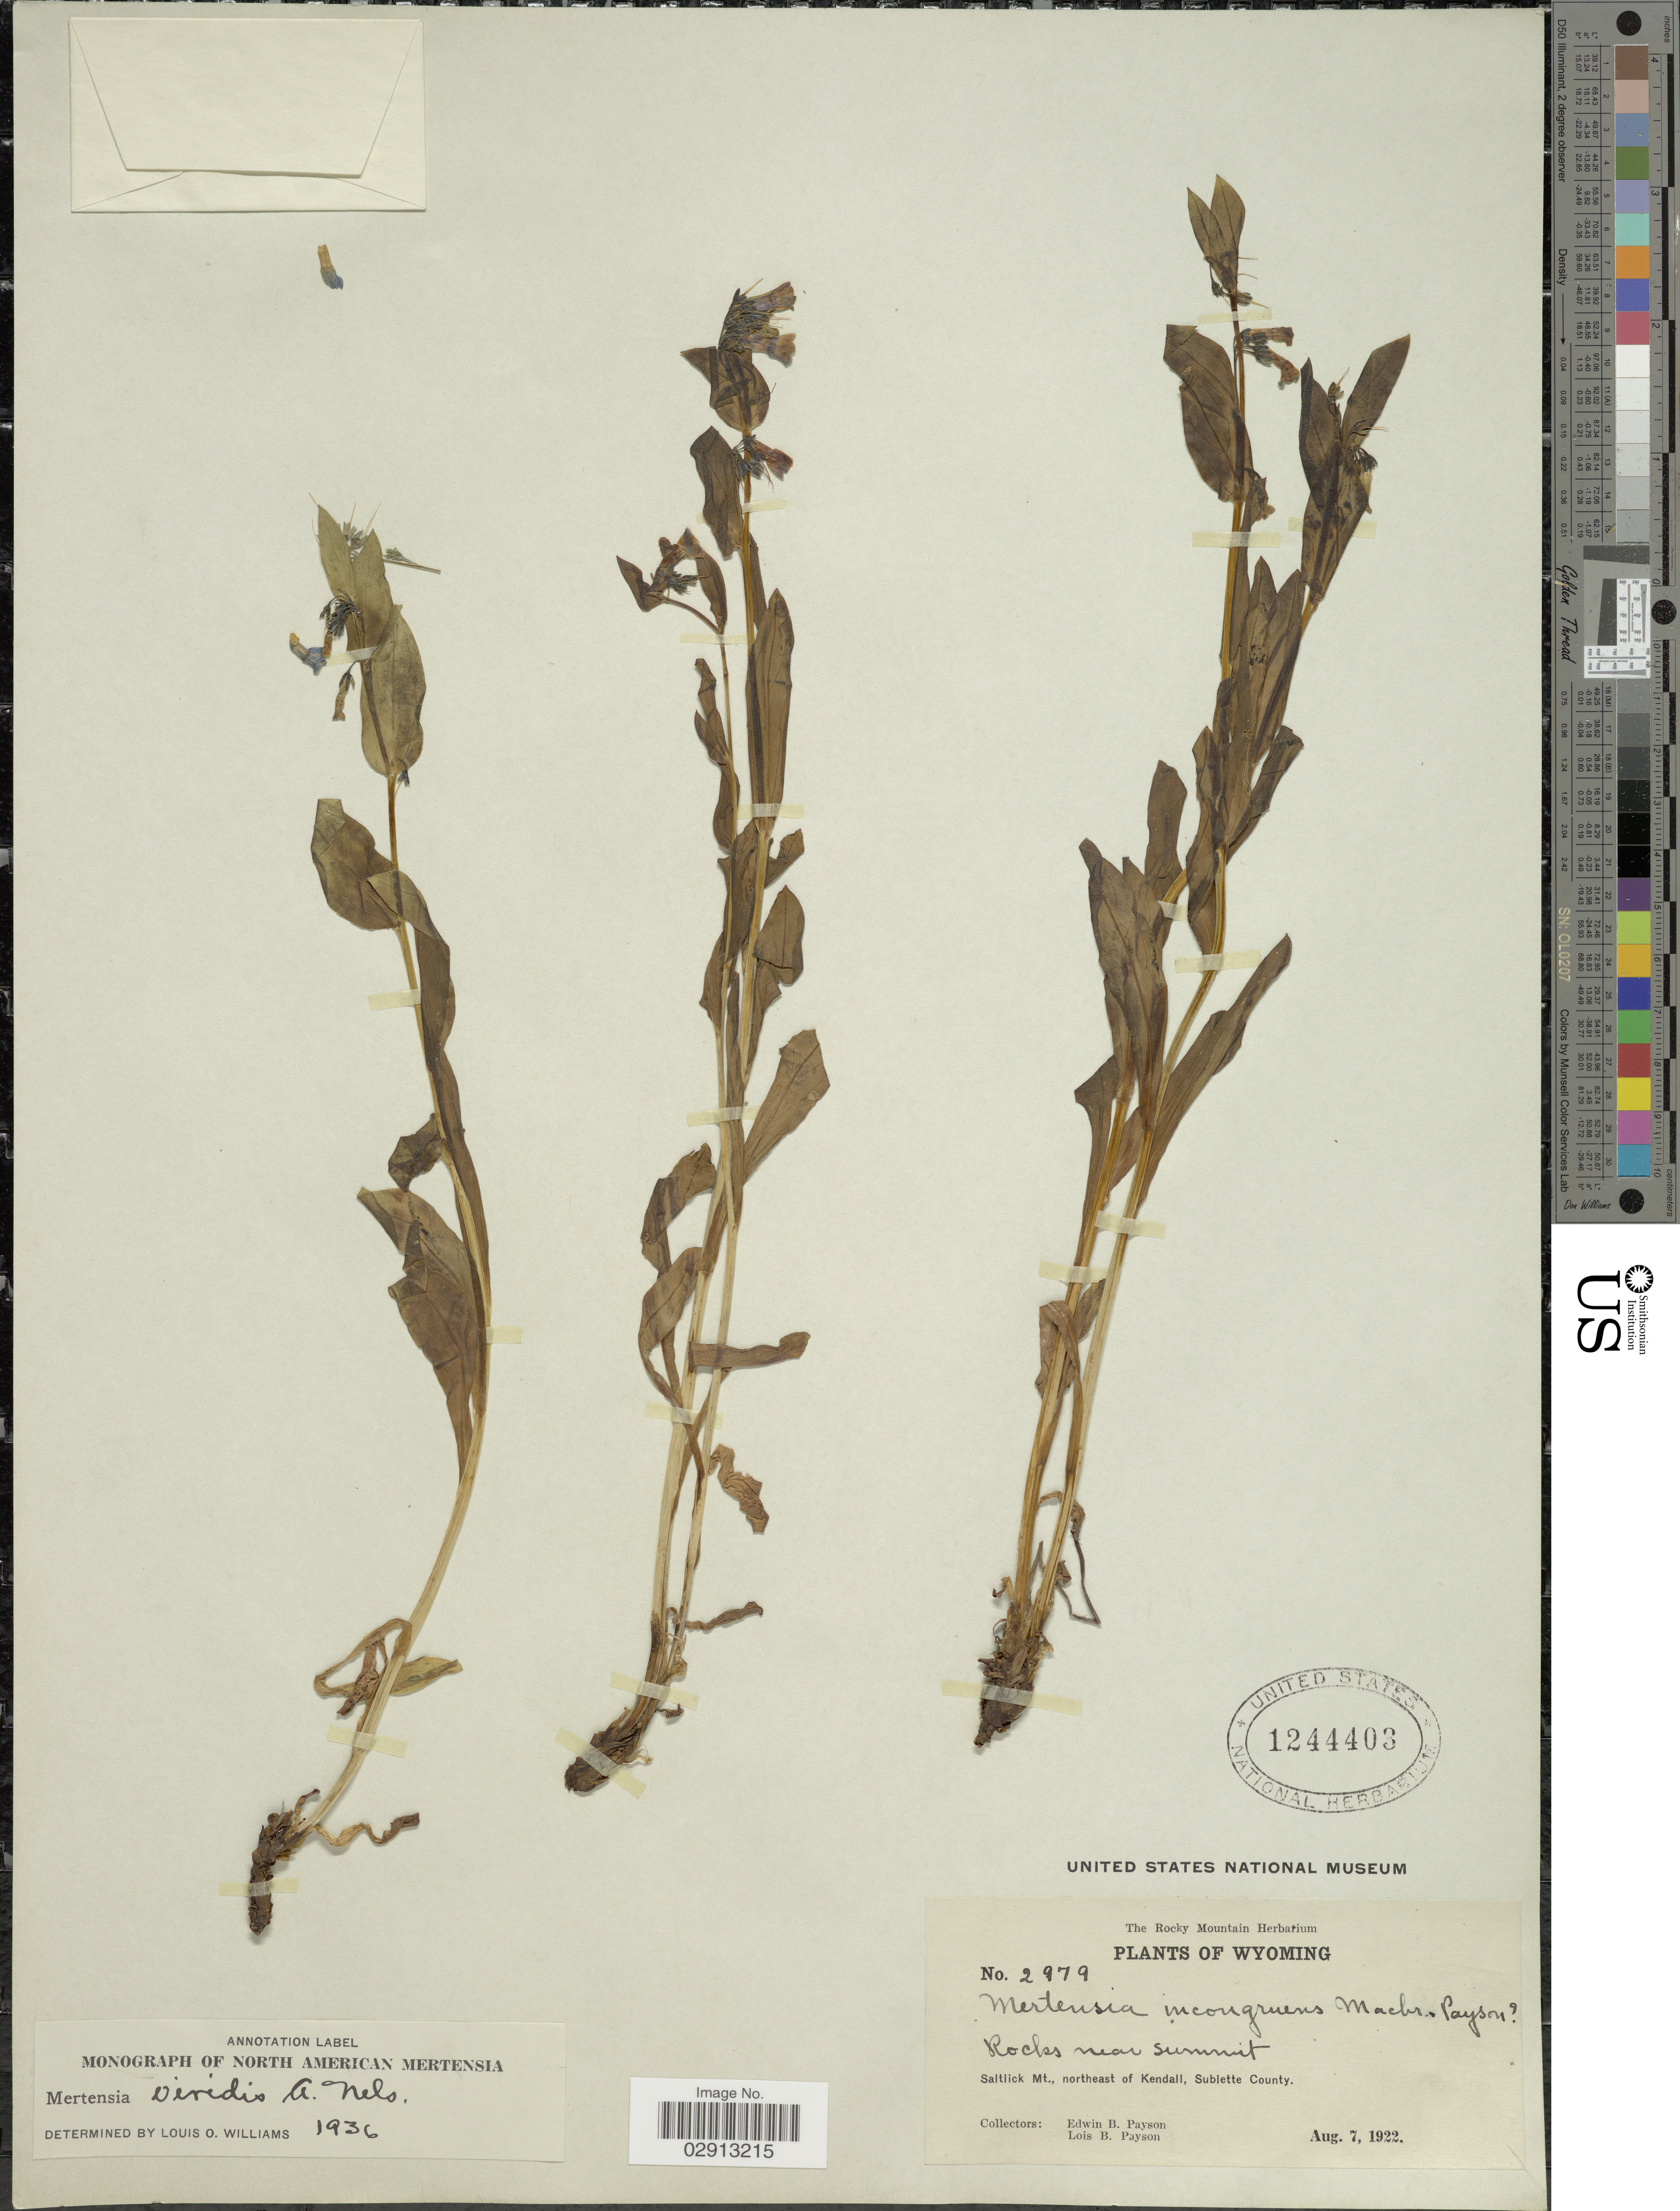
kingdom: Plantae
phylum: Tracheophyta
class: Magnoliopsida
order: Boraginales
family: Boraginaceae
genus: Mertensia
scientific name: Mertensia viridis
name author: (A. Nelson) A. Nelson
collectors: E. B. Payson & L. Payson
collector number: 2979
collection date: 1922-08-07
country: United States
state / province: Wyoming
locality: Rocks near summit. Saltlick Mt., northeast of Kendall, Sublette County.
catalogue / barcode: US 1244403